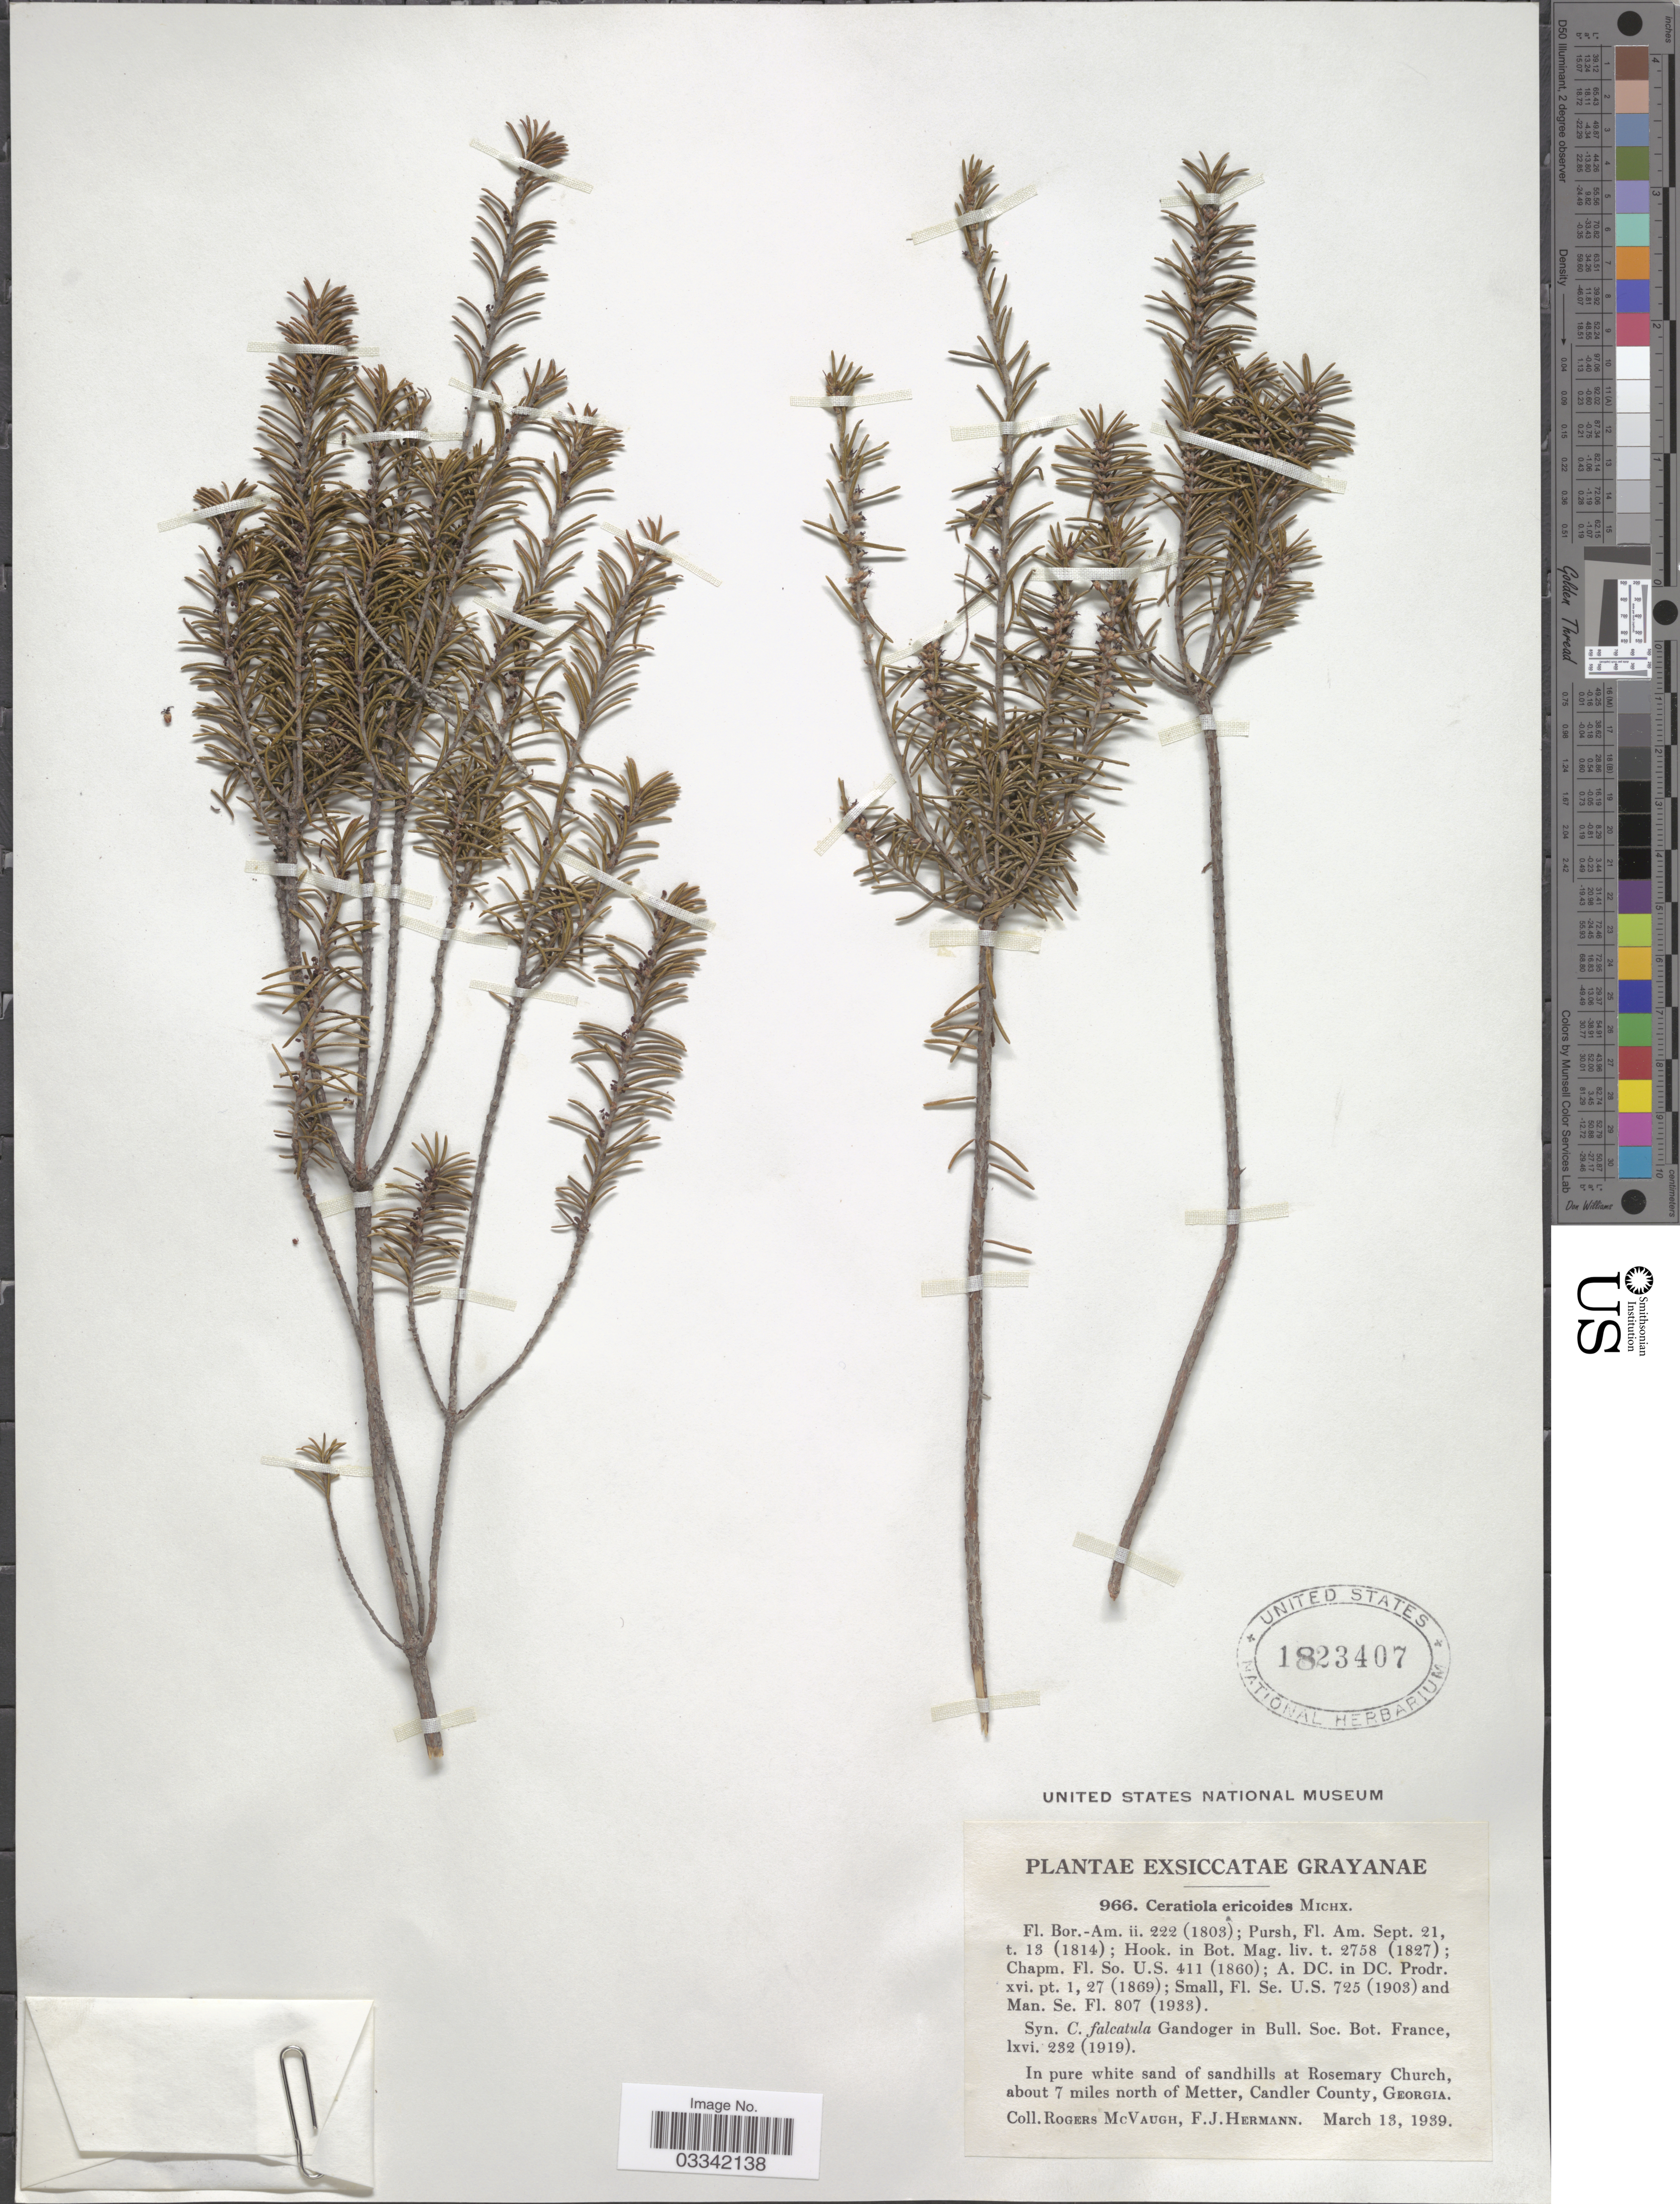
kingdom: Plantae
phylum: Tracheophyta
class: Magnoliopsida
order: Ericales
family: Ericaceae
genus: Ceratiola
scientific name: Ceratiola ericoides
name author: Michx.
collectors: R. McVaugh & F. J. Hermann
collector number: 966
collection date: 1939-03-13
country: United States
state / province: Georgia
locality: In pure white sand of sandhills at Rosemary Church, about 7 miles north of Metter, Candler County.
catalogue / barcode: US 1823407